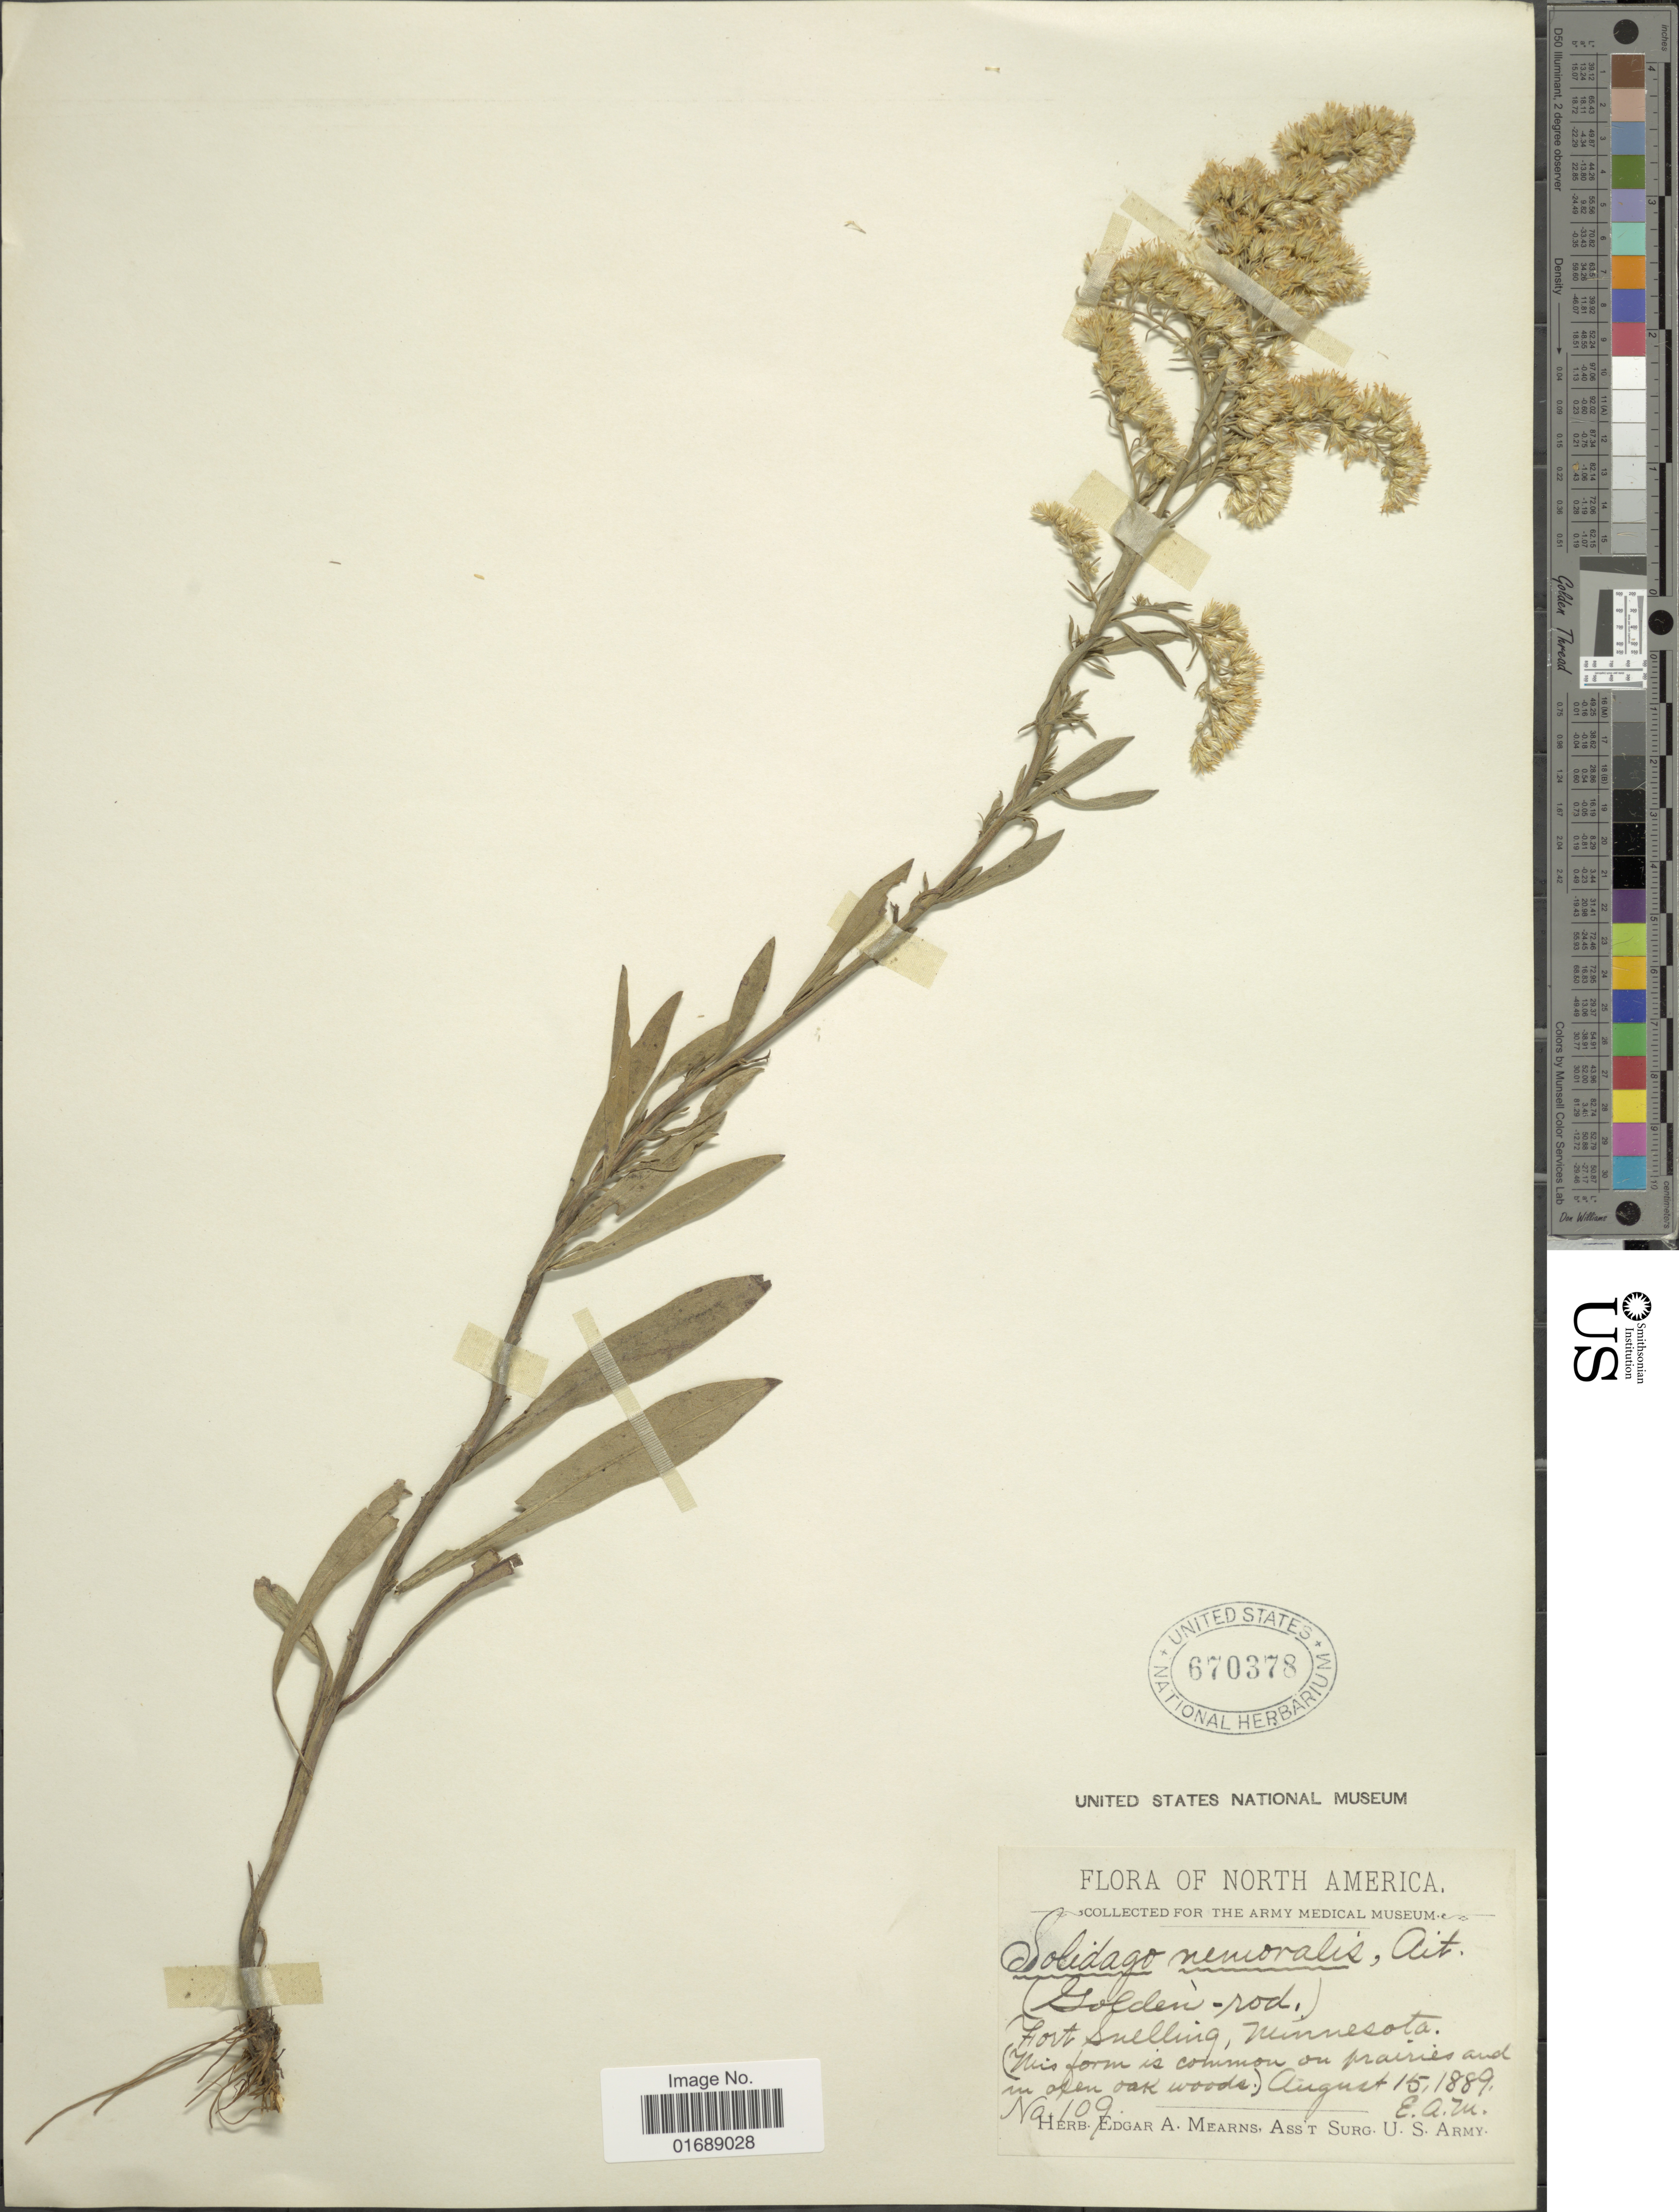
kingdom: Plantae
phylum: Tracheophyta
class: Magnoliopsida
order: Asterales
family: Asteraceae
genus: Solidago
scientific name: Solidago nemoralis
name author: Aiton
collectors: E. A. Mearns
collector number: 109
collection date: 1889-08-15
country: United States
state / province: Minnesota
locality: Fort Snelling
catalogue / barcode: US 670378